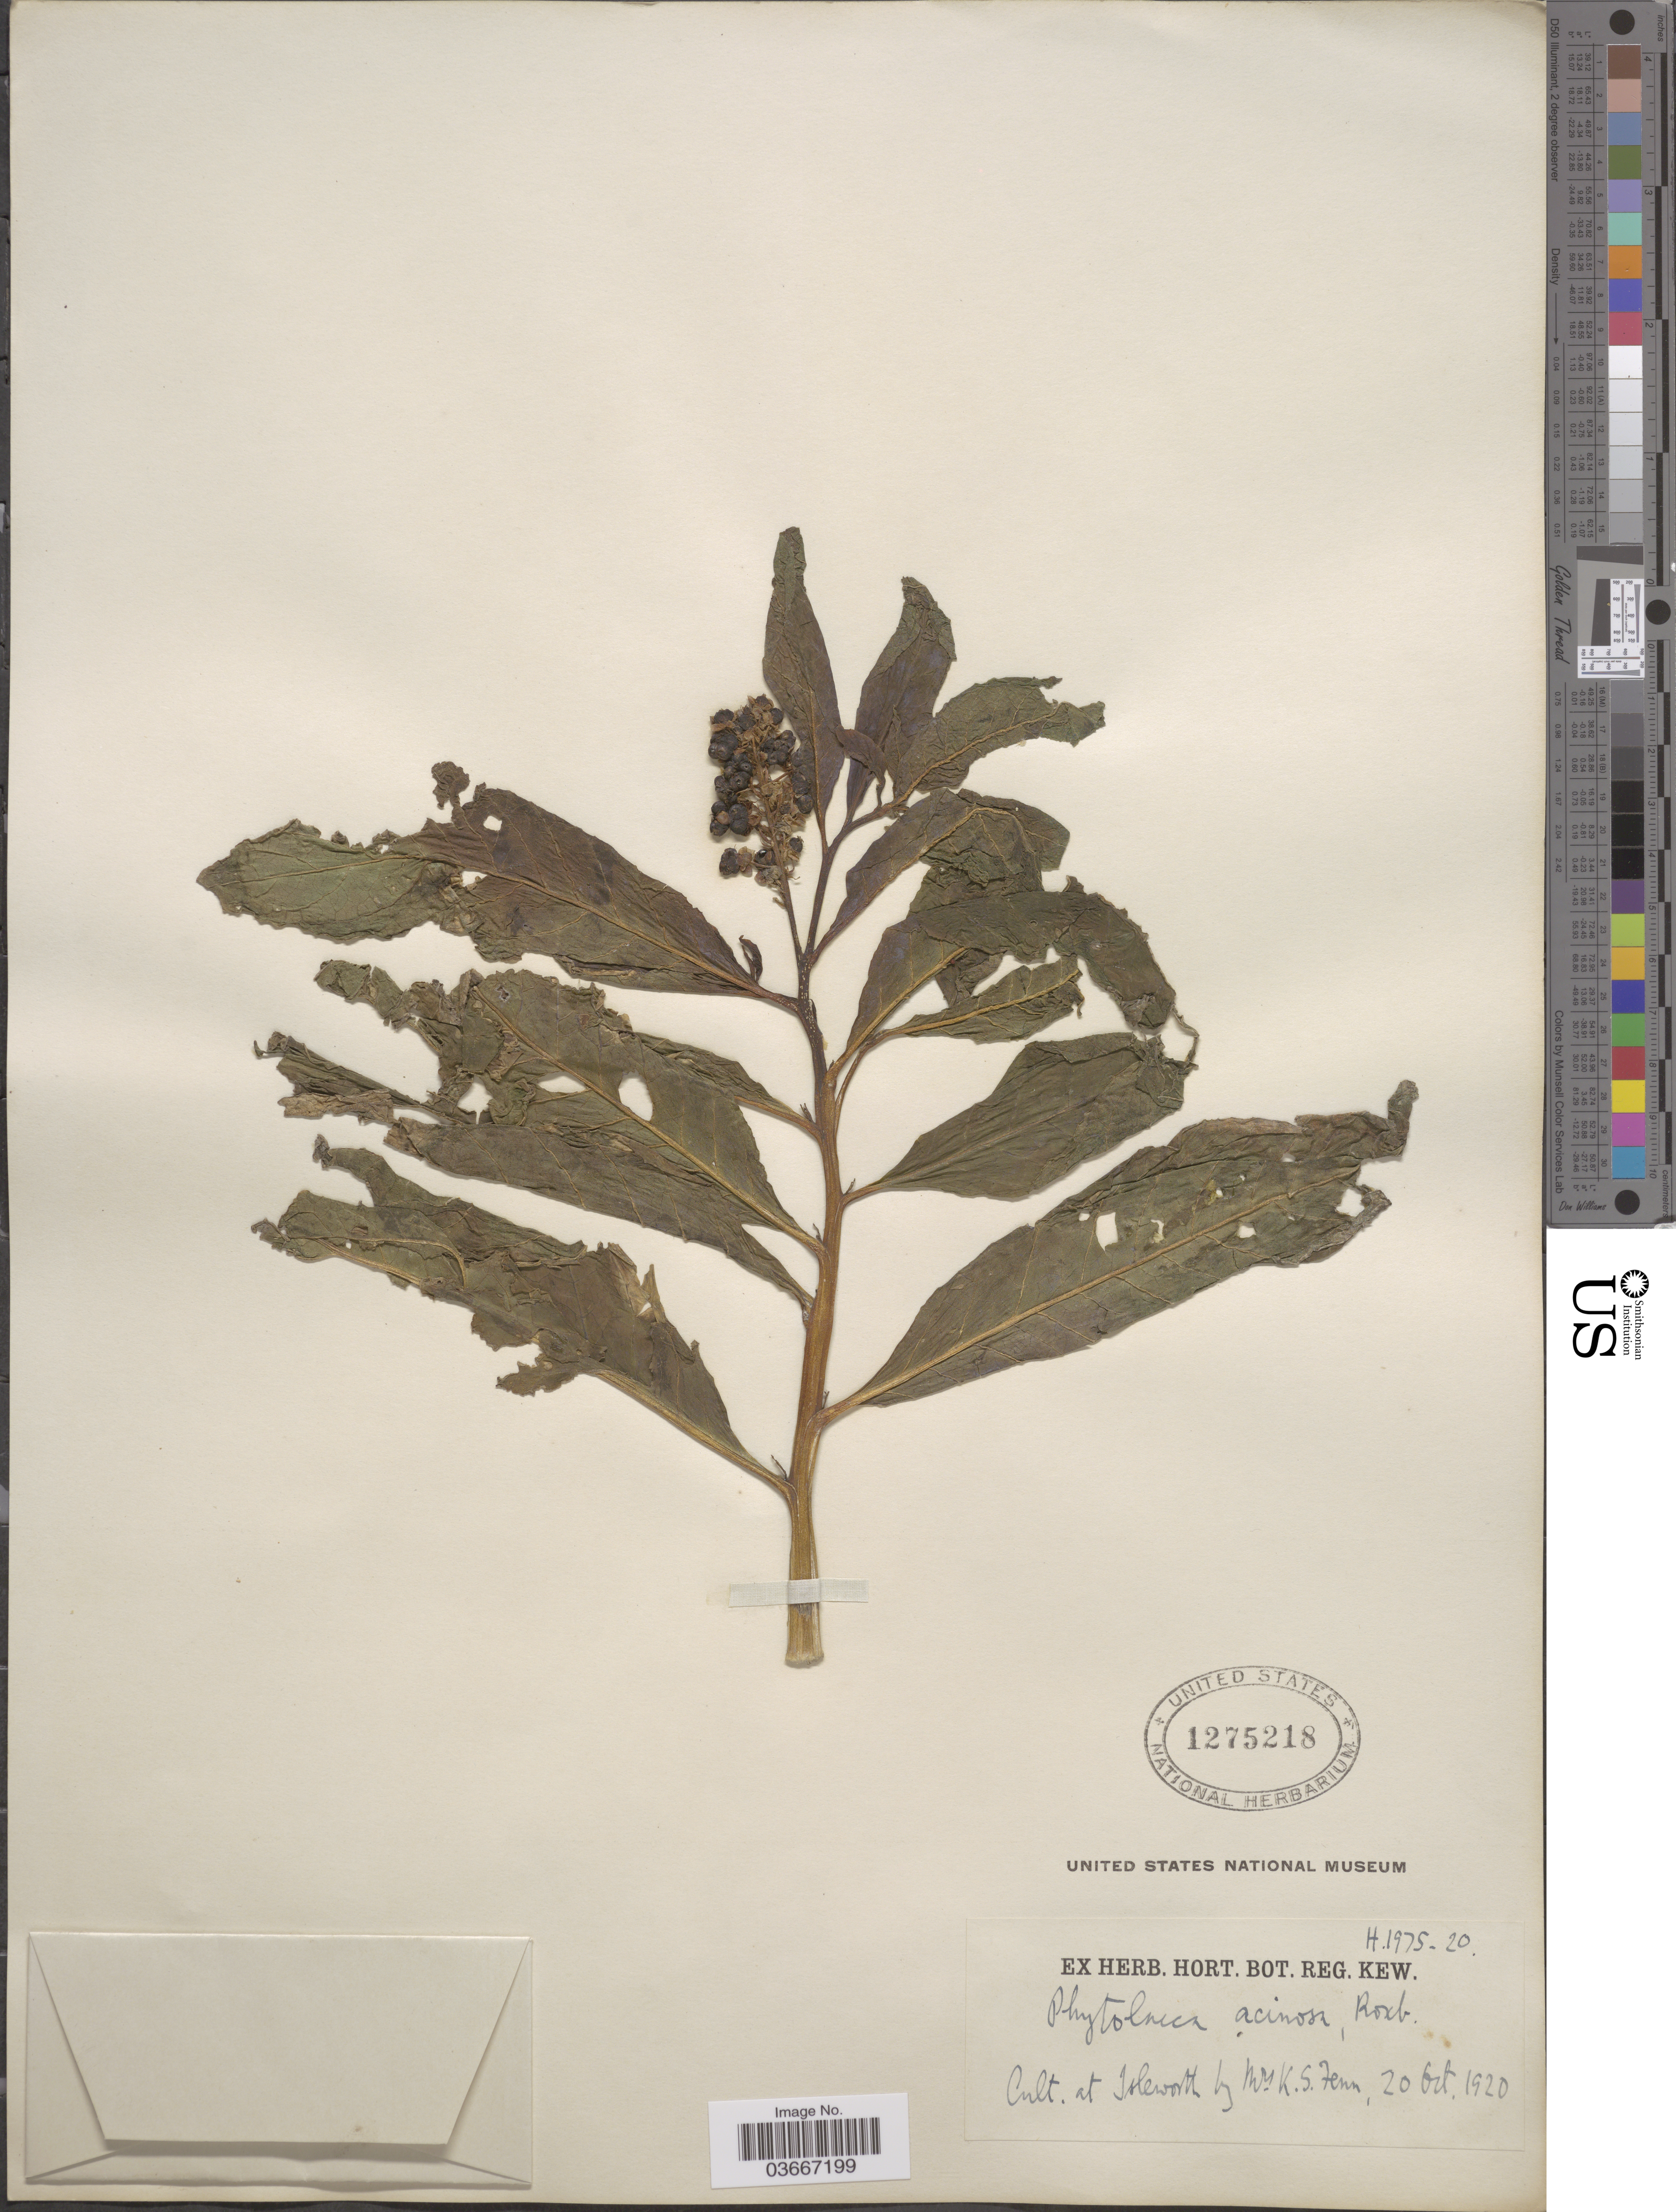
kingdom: Plantae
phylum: Tracheophyta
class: Magnoliopsida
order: Caryophyllales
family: Phytolaccaceae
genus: Phytolacca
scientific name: Phytolacca acinosa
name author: Roxb.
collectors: K. Fenn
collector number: H1975-20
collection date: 1920-10-20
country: United Kingdom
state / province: England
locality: Isleworth.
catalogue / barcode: US 1275218